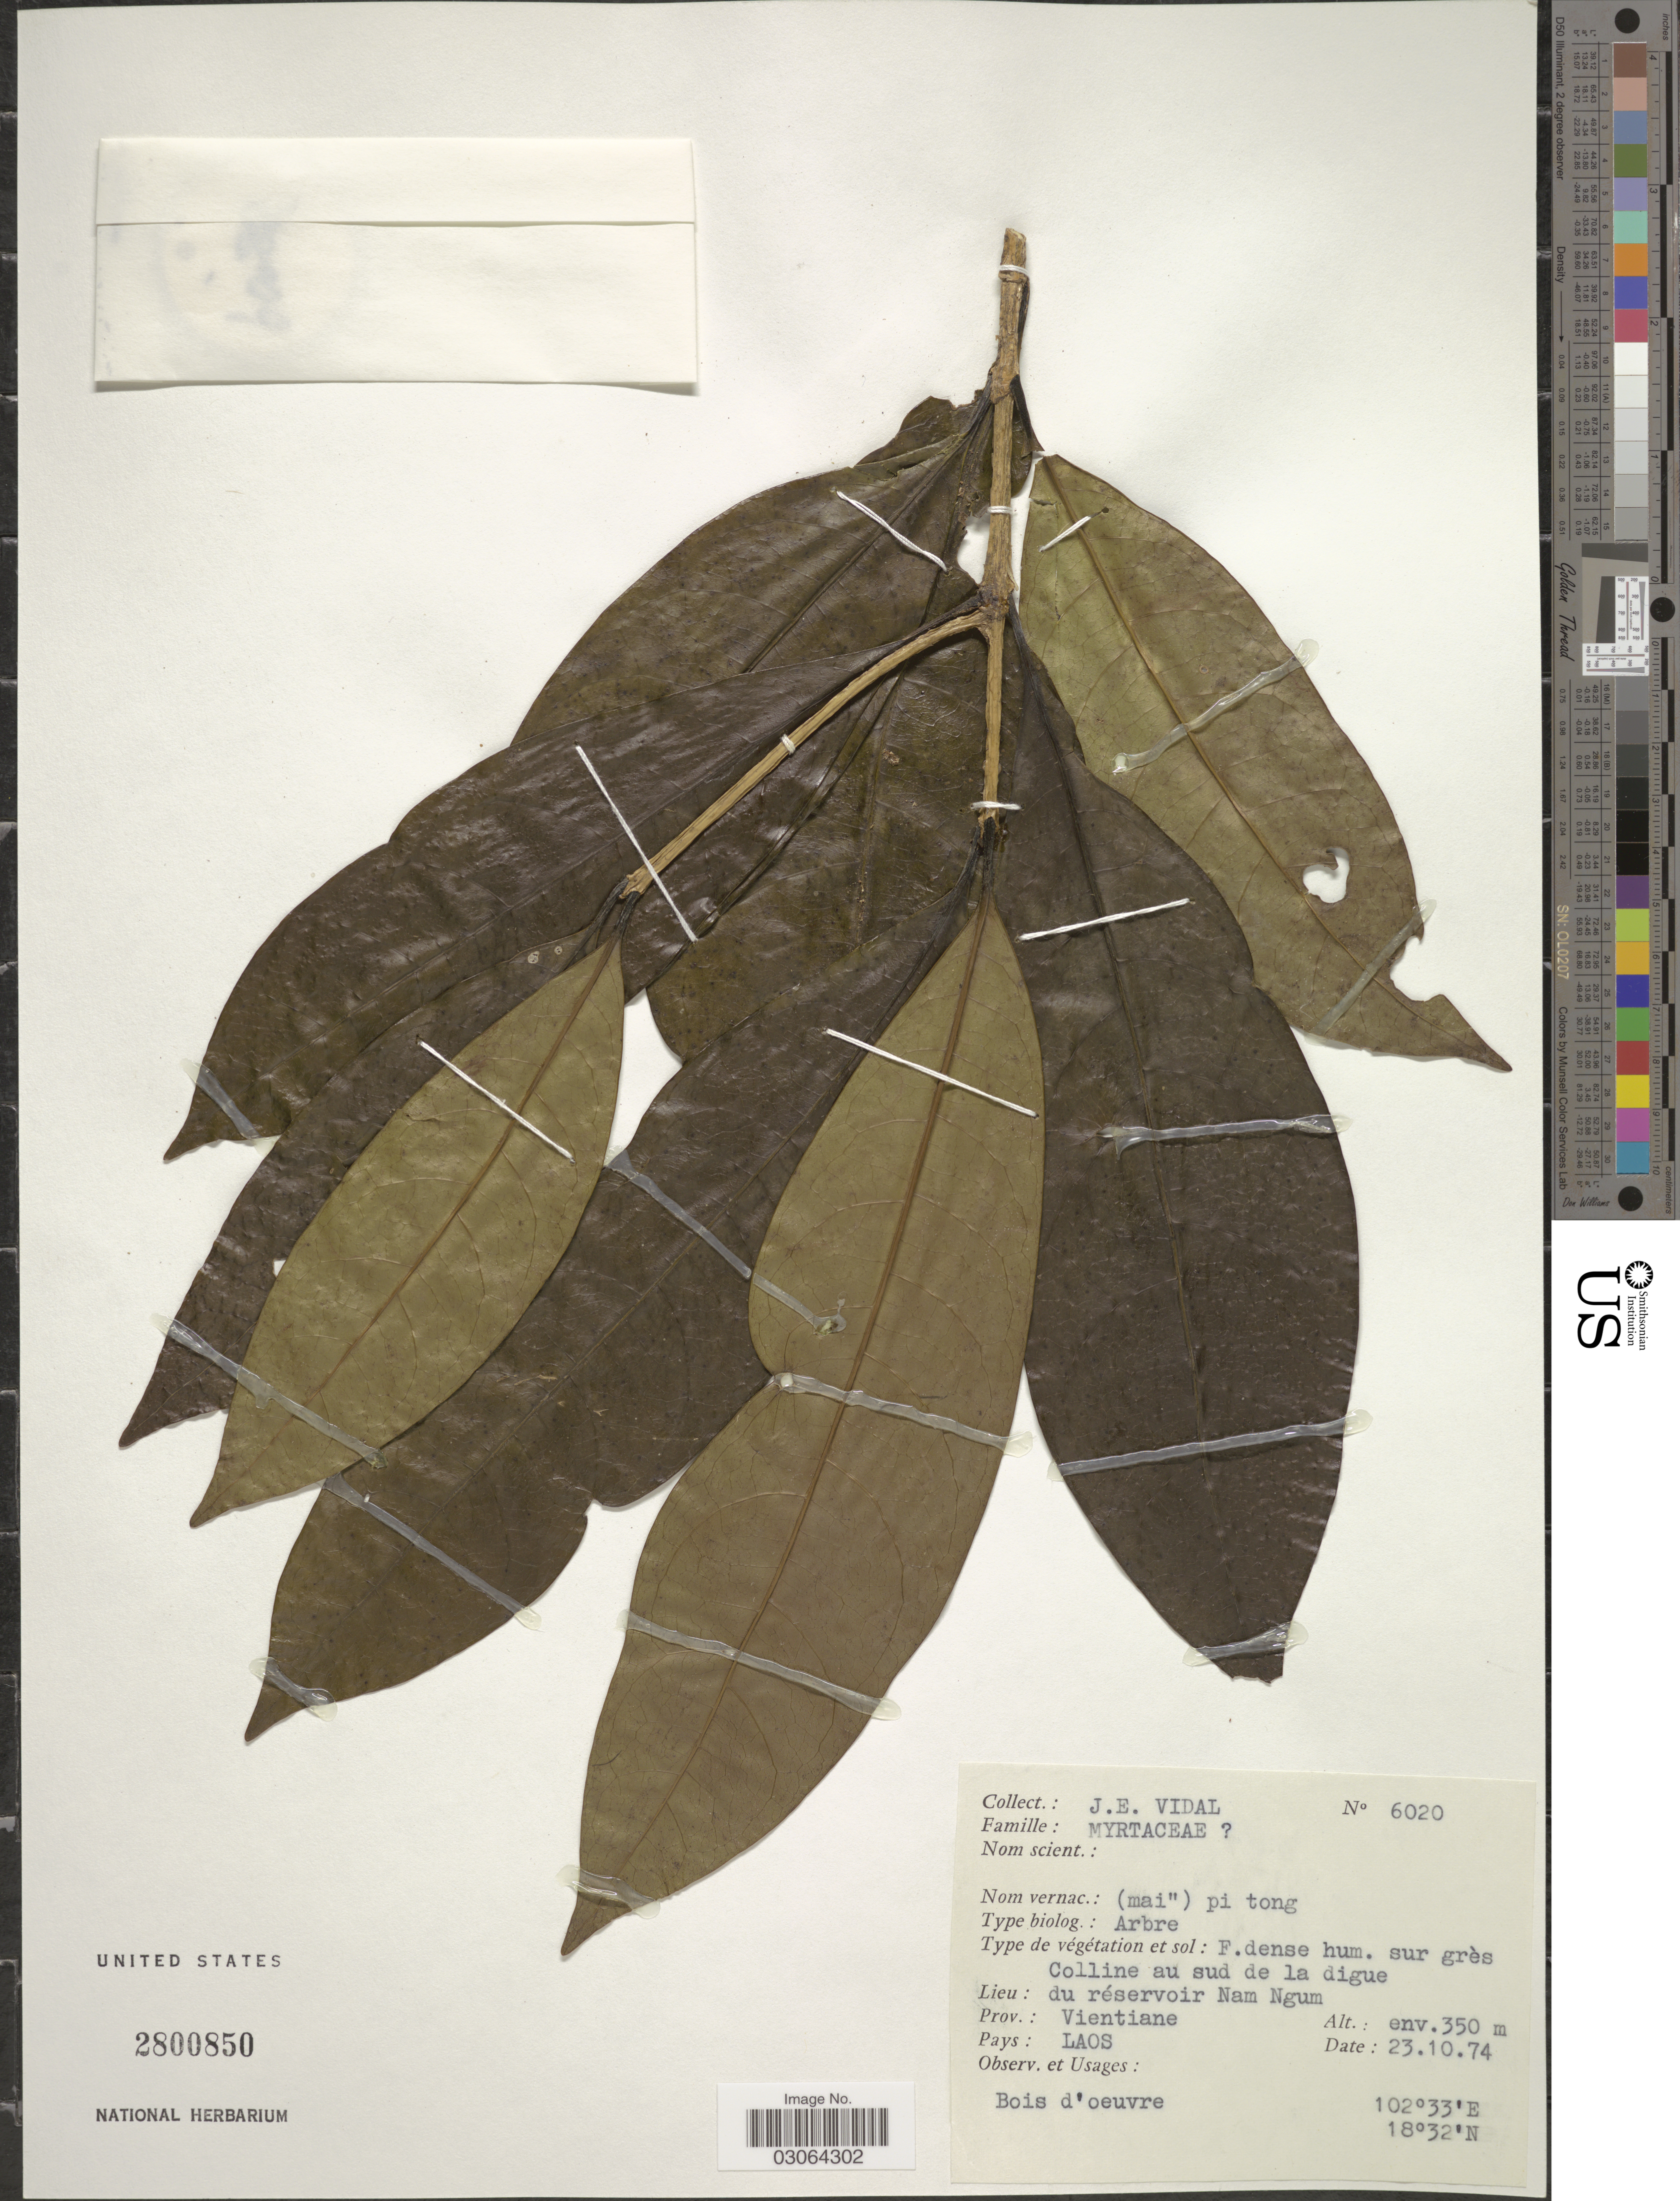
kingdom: Plantae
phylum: Tracheophyta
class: Magnoliopsida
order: Myrtales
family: Myrtaceae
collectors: J. E. Vidal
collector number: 6020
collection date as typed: Transcribed d/m/y: 23/10/74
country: Laos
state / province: Viangchan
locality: Colline au sud de la digue, du réservoir Nam Ngum, Prov. Vientiane.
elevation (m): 350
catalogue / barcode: US 2800850